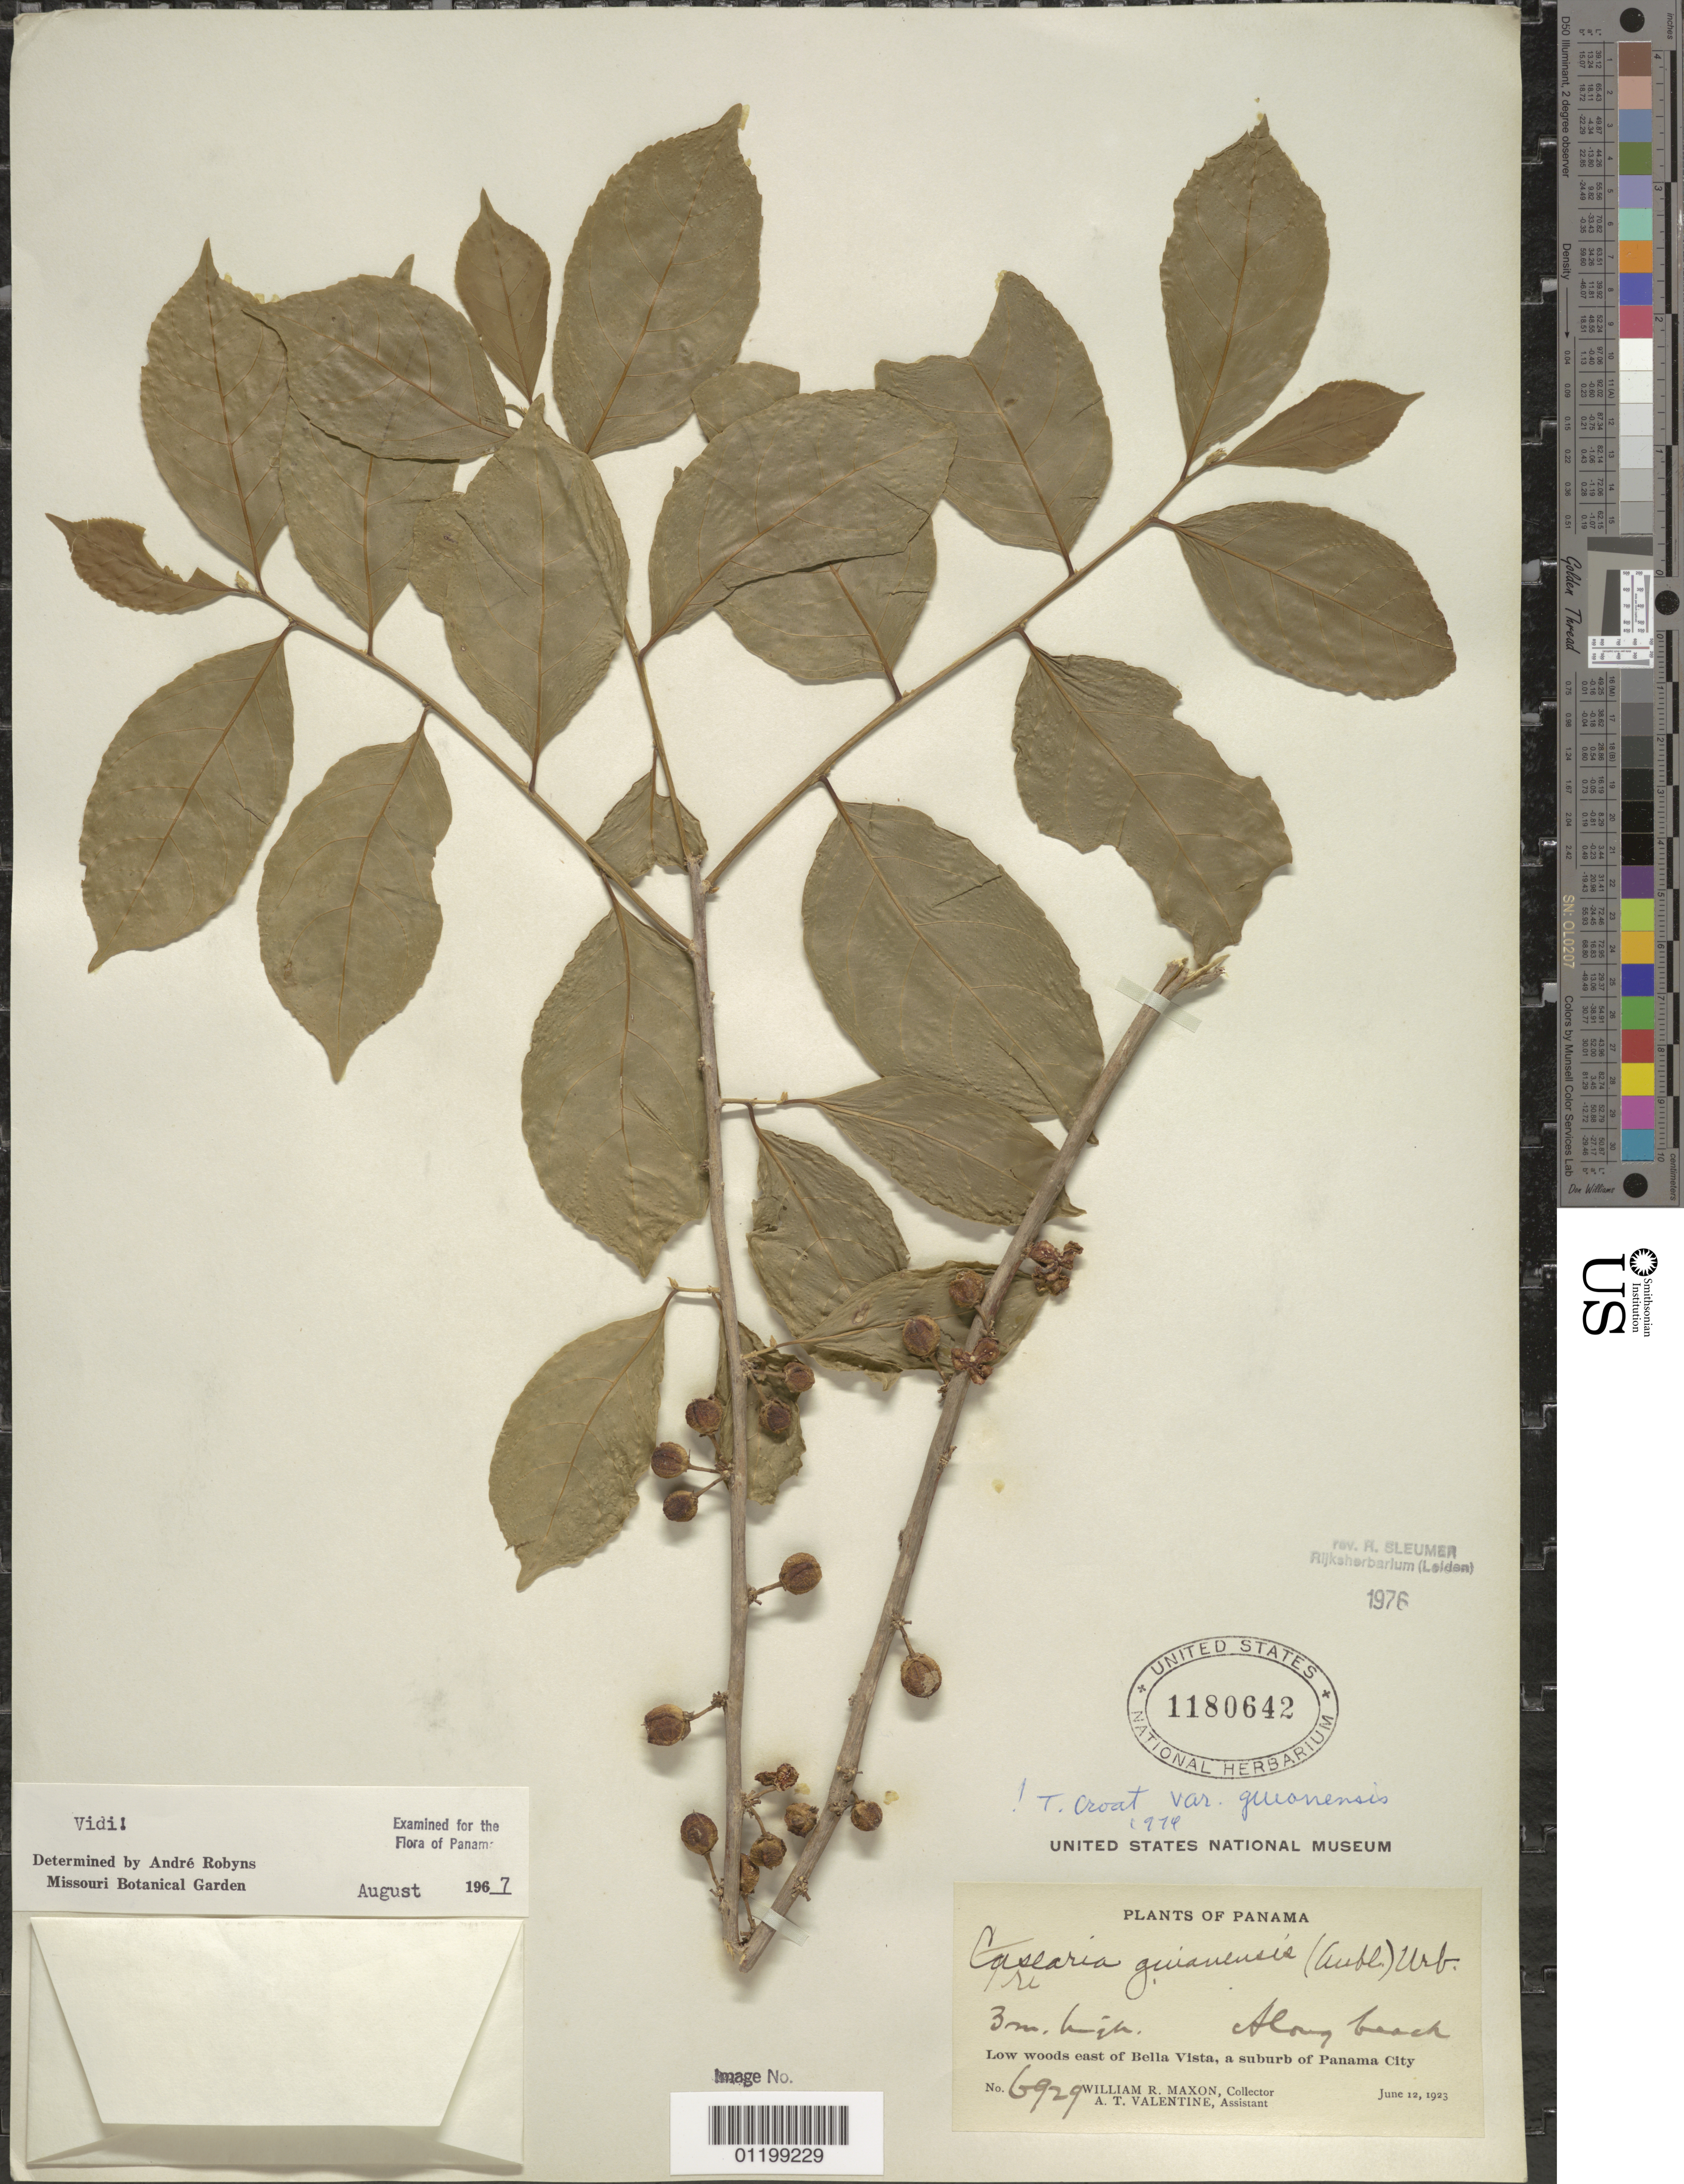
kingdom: Plantae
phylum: Tracheophyta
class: Magnoliopsida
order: Malpighiales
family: Salicaceae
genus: Casearia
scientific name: Casearia guianensis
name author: (Aubl.) Urb.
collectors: W. R. Maxon & A. Valentine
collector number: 6929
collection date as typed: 12 Jun 1923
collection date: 1923-06-12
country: Panama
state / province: Panamá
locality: E of Bella Vista, a suburb of Panama City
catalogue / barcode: US 1180642